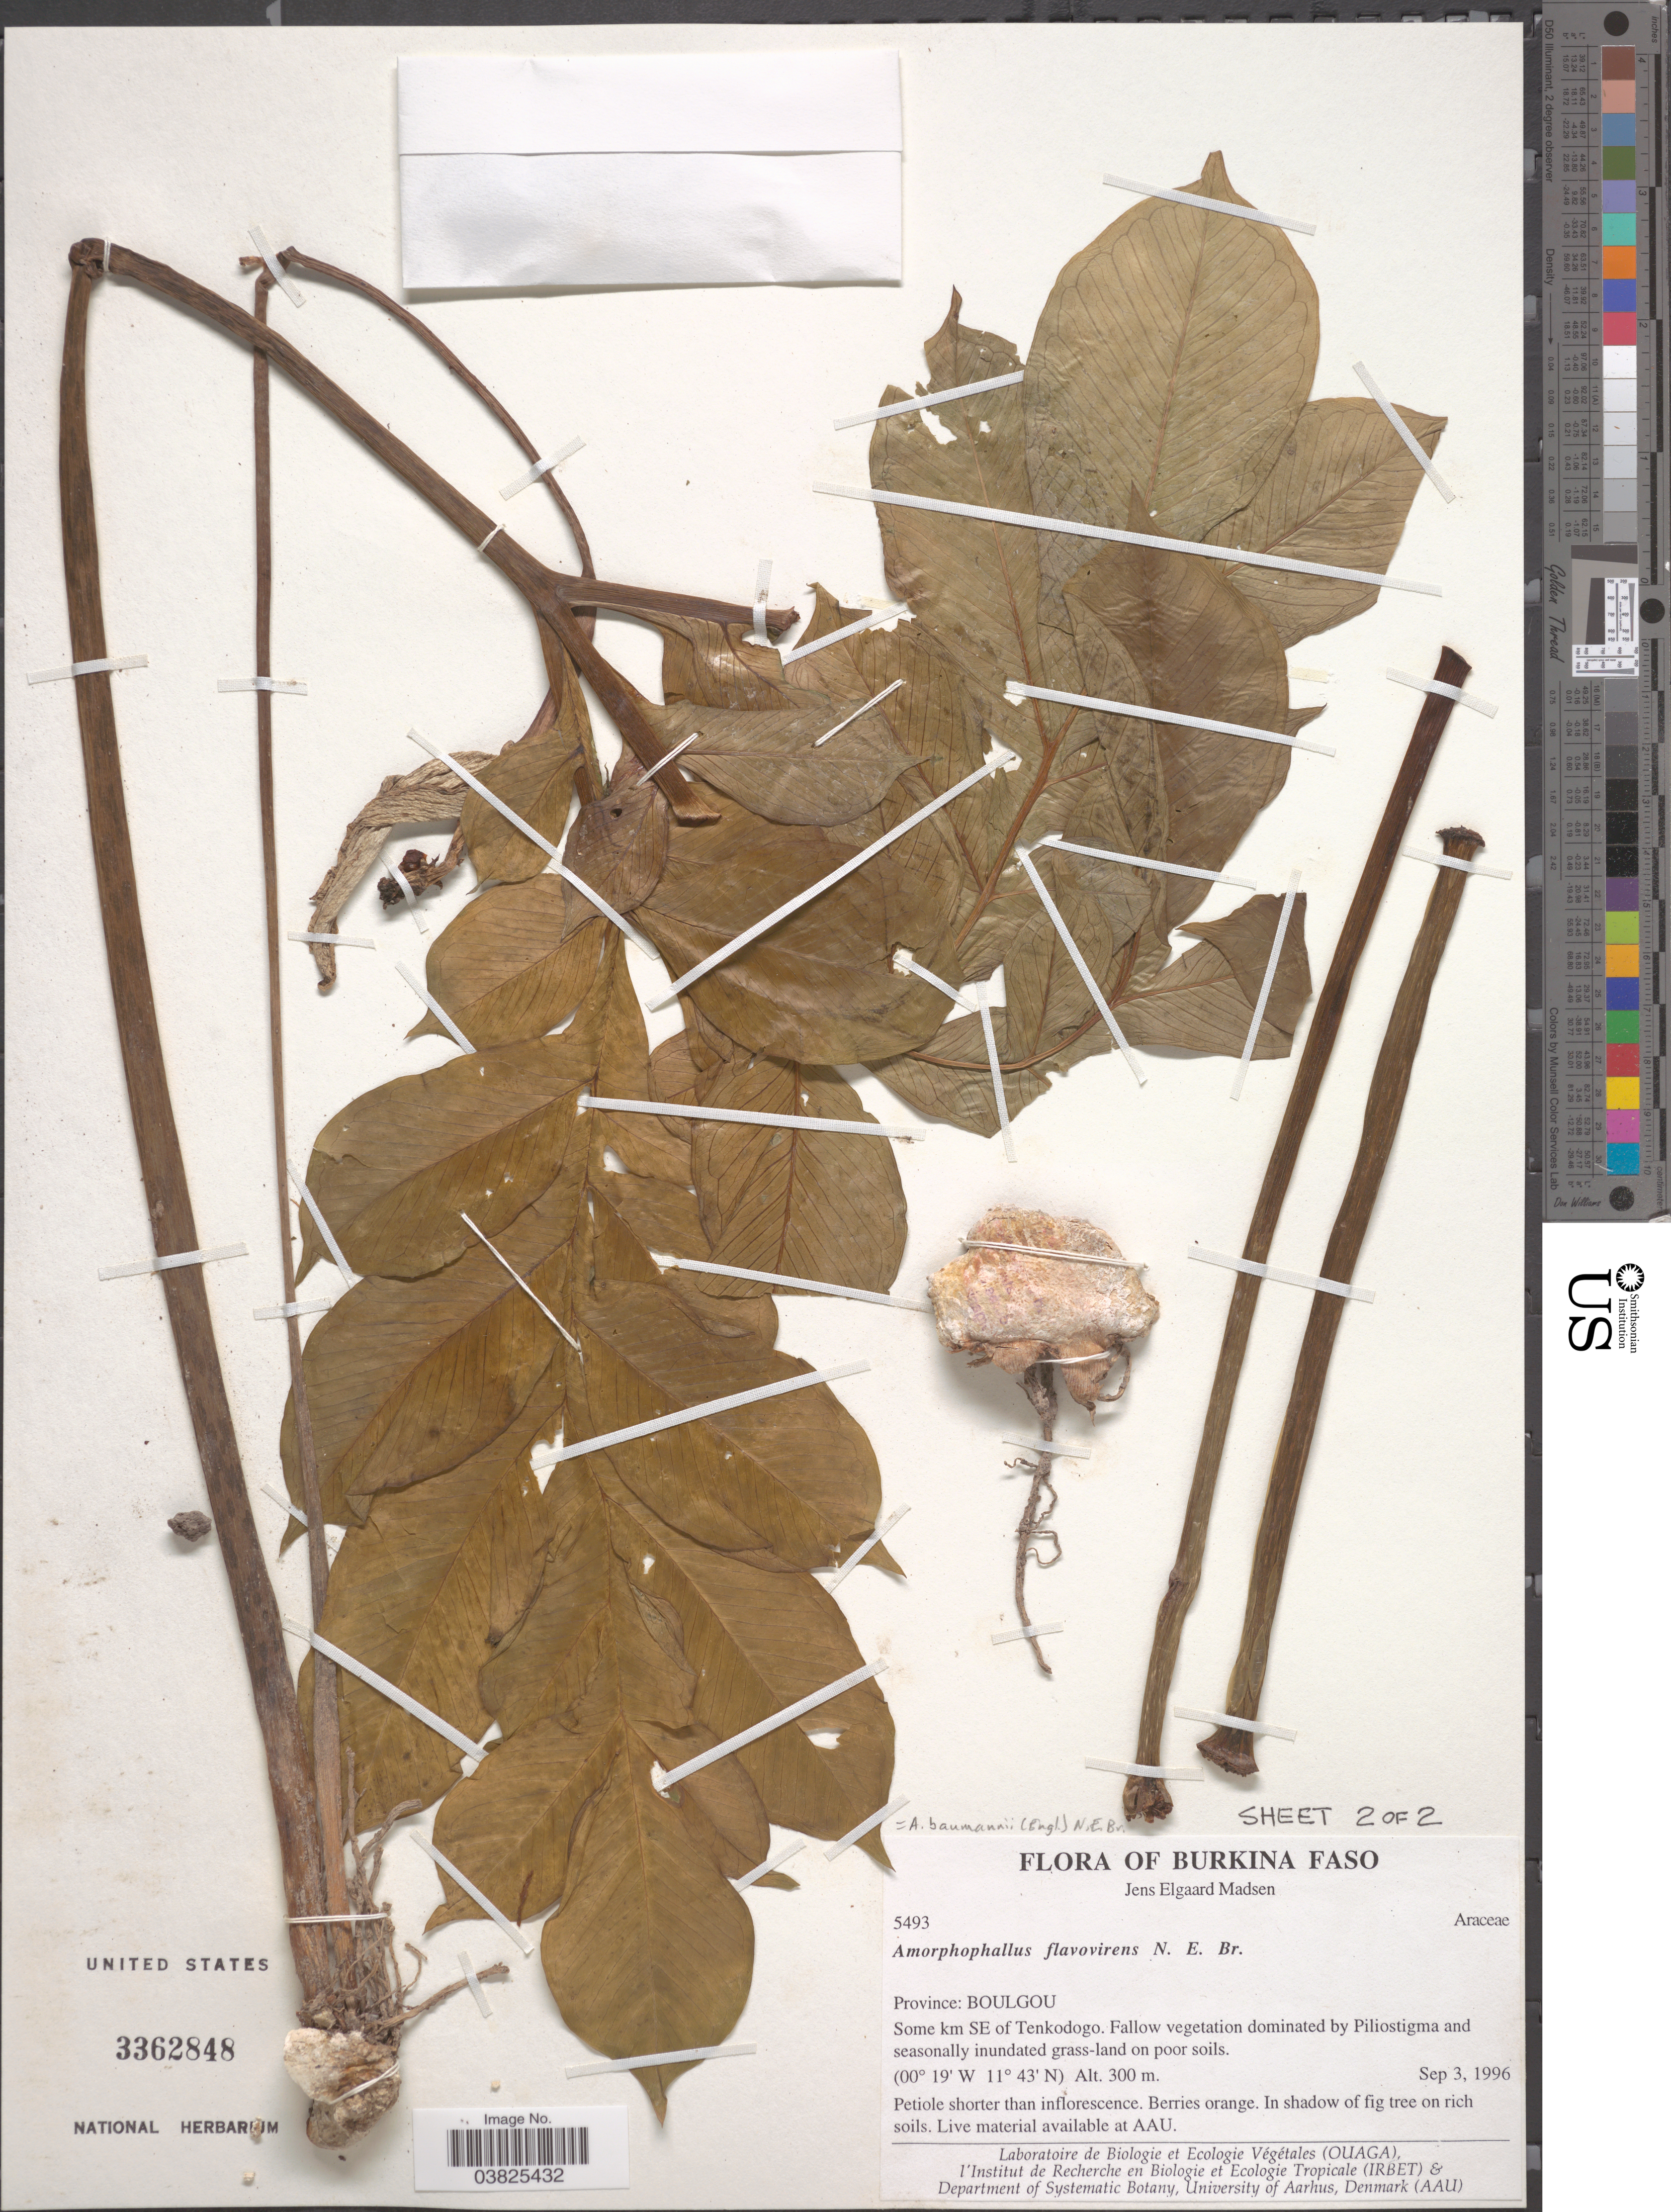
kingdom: Plantae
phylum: Tracheophyta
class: Liliopsida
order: Alismatales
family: Araceae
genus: Amorphophallus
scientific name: Amorphophallus baumannii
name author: (Engl.) N.E. Br.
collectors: J. E. Madsen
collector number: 5493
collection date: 1996-09-03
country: Burkina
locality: Burkina Faso. Province: Boulgou. Some km SE of Tenkodogo.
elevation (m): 300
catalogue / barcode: US 3362848